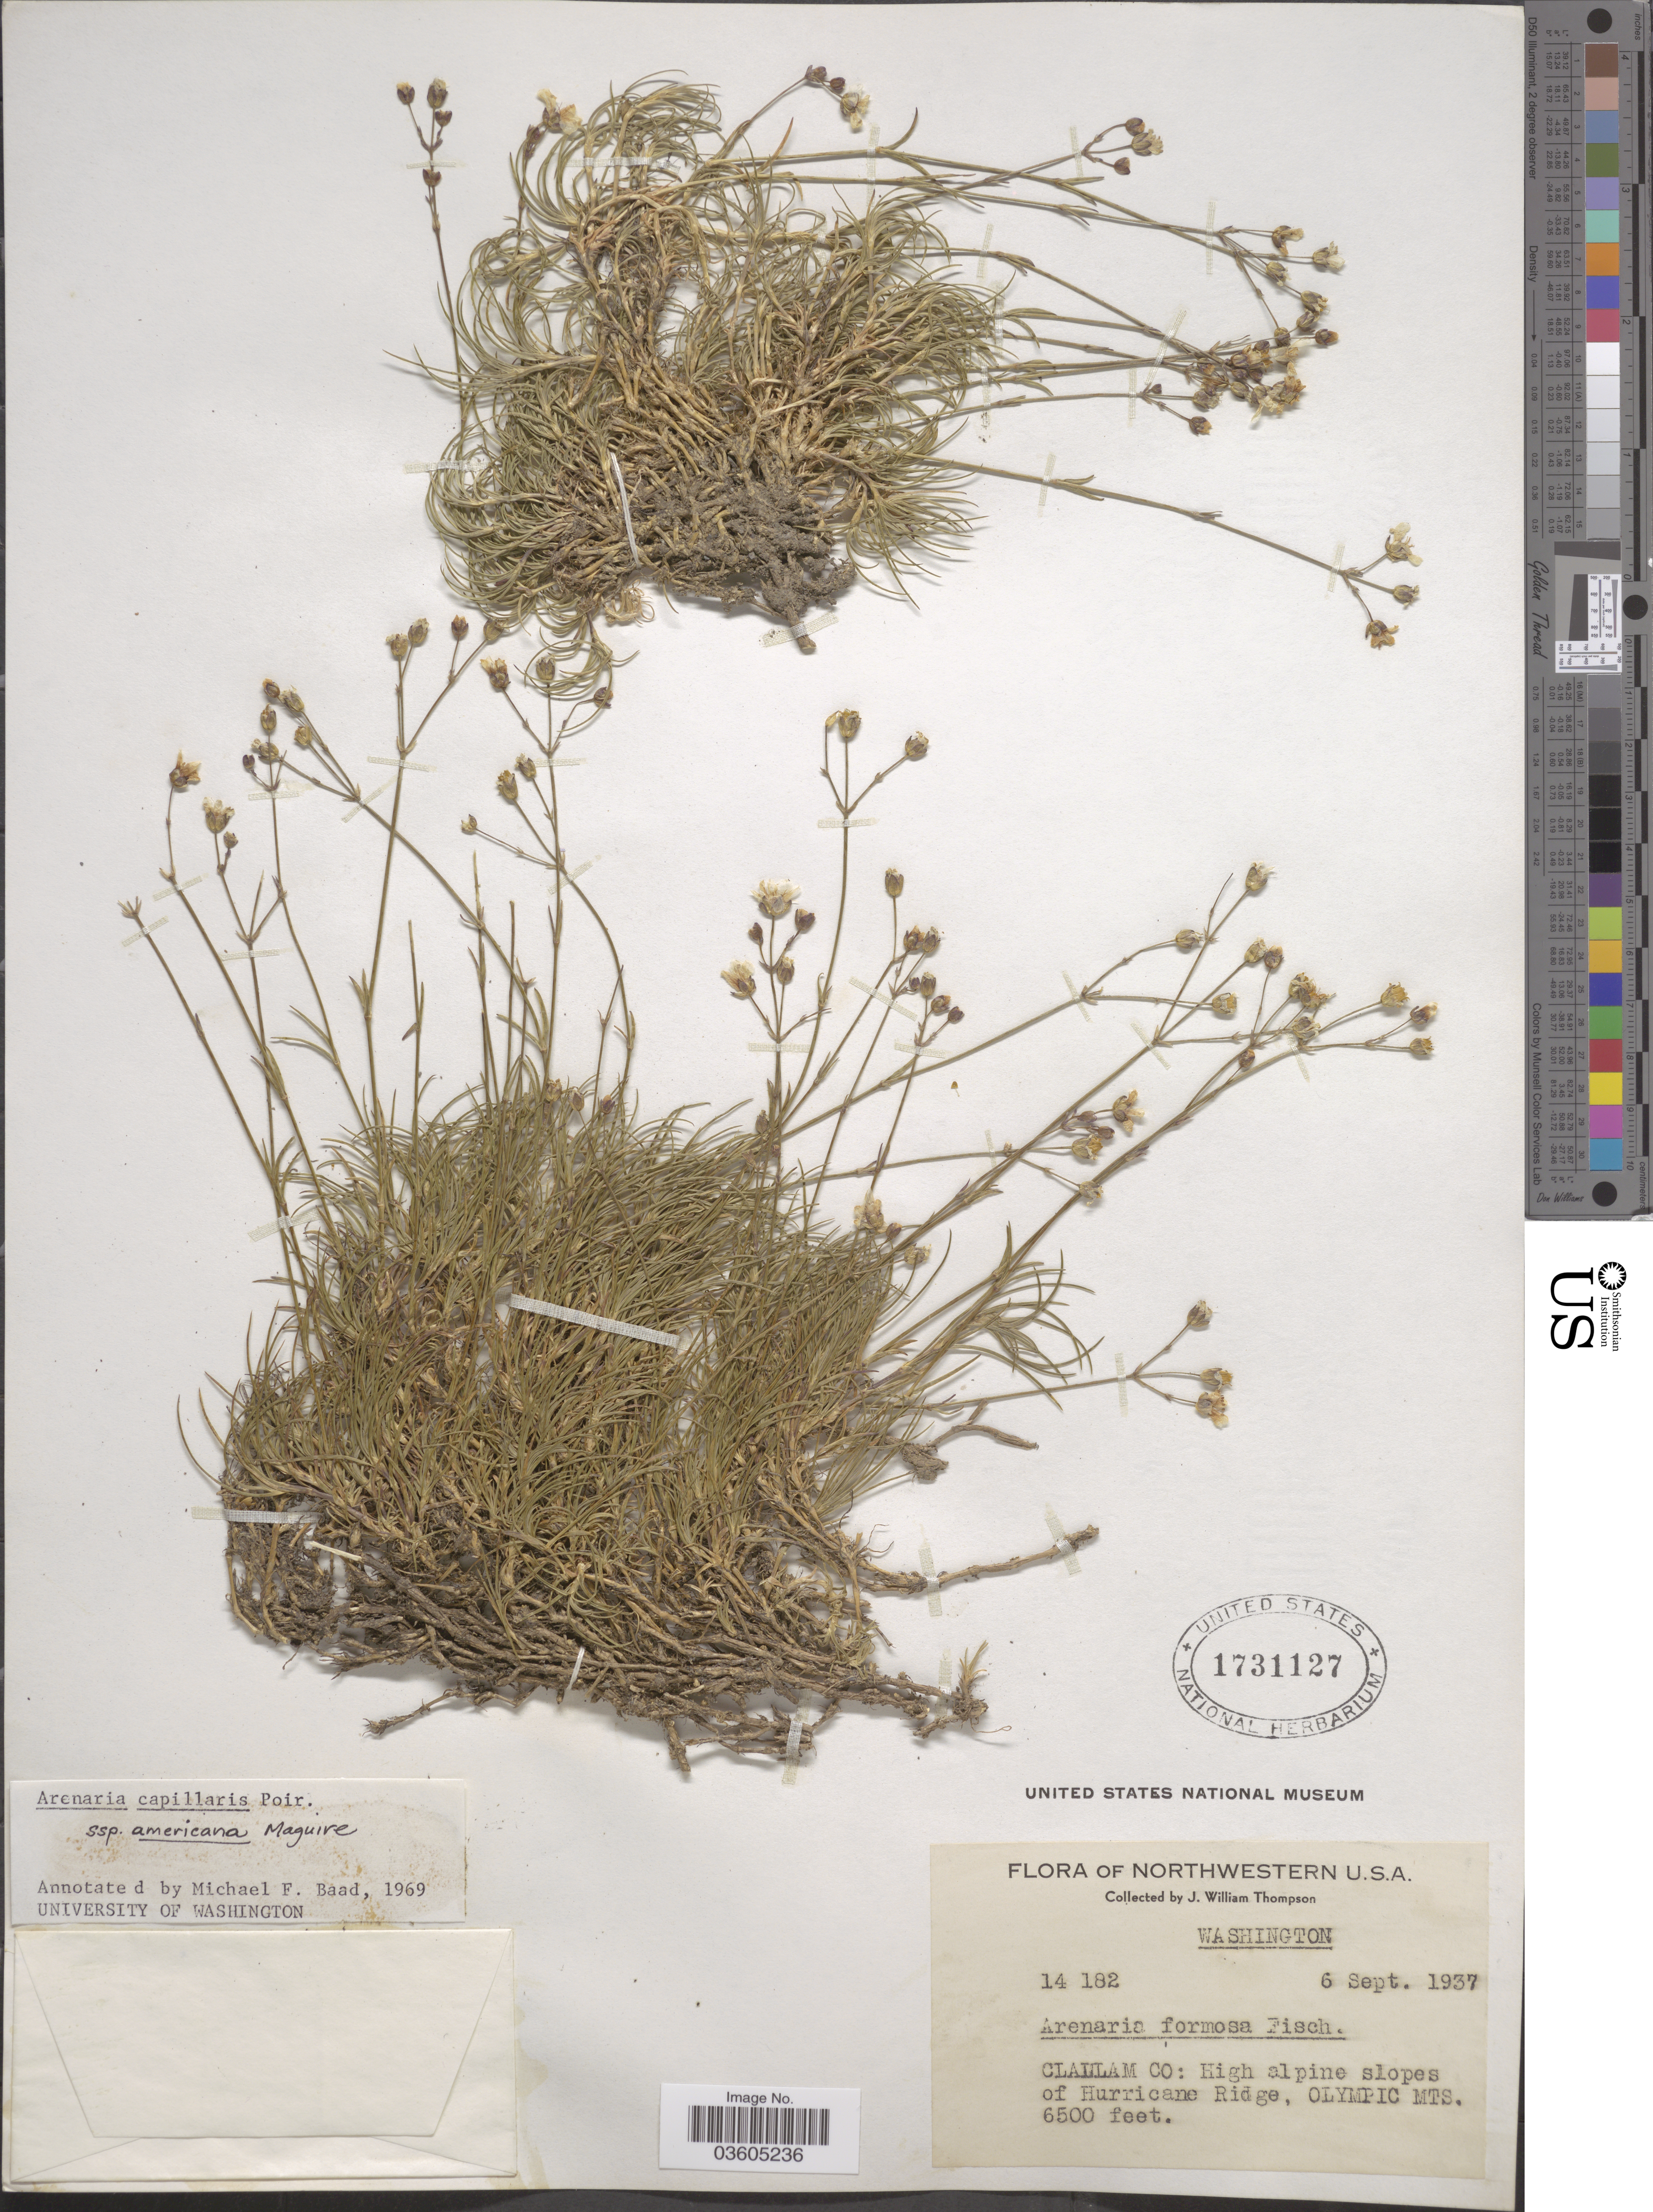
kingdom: Plantae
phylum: Tracheophyta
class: Magnoliopsida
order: Caryophyllales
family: Caryophyllaceae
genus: Eremogone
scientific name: Eremogone capillaris var. americana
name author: (Maguire) R.L. Hartm. & Rabeler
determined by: U.S. National Herbarium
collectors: J. W. Thompson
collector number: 14182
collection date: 1937-09-06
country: United States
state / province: Washington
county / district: Clallam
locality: Northwestern U.S.A. Clallam Co: High alpine slopes of Hurricane Ridge, Olympic Mts.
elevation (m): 1981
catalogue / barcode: US 1731127